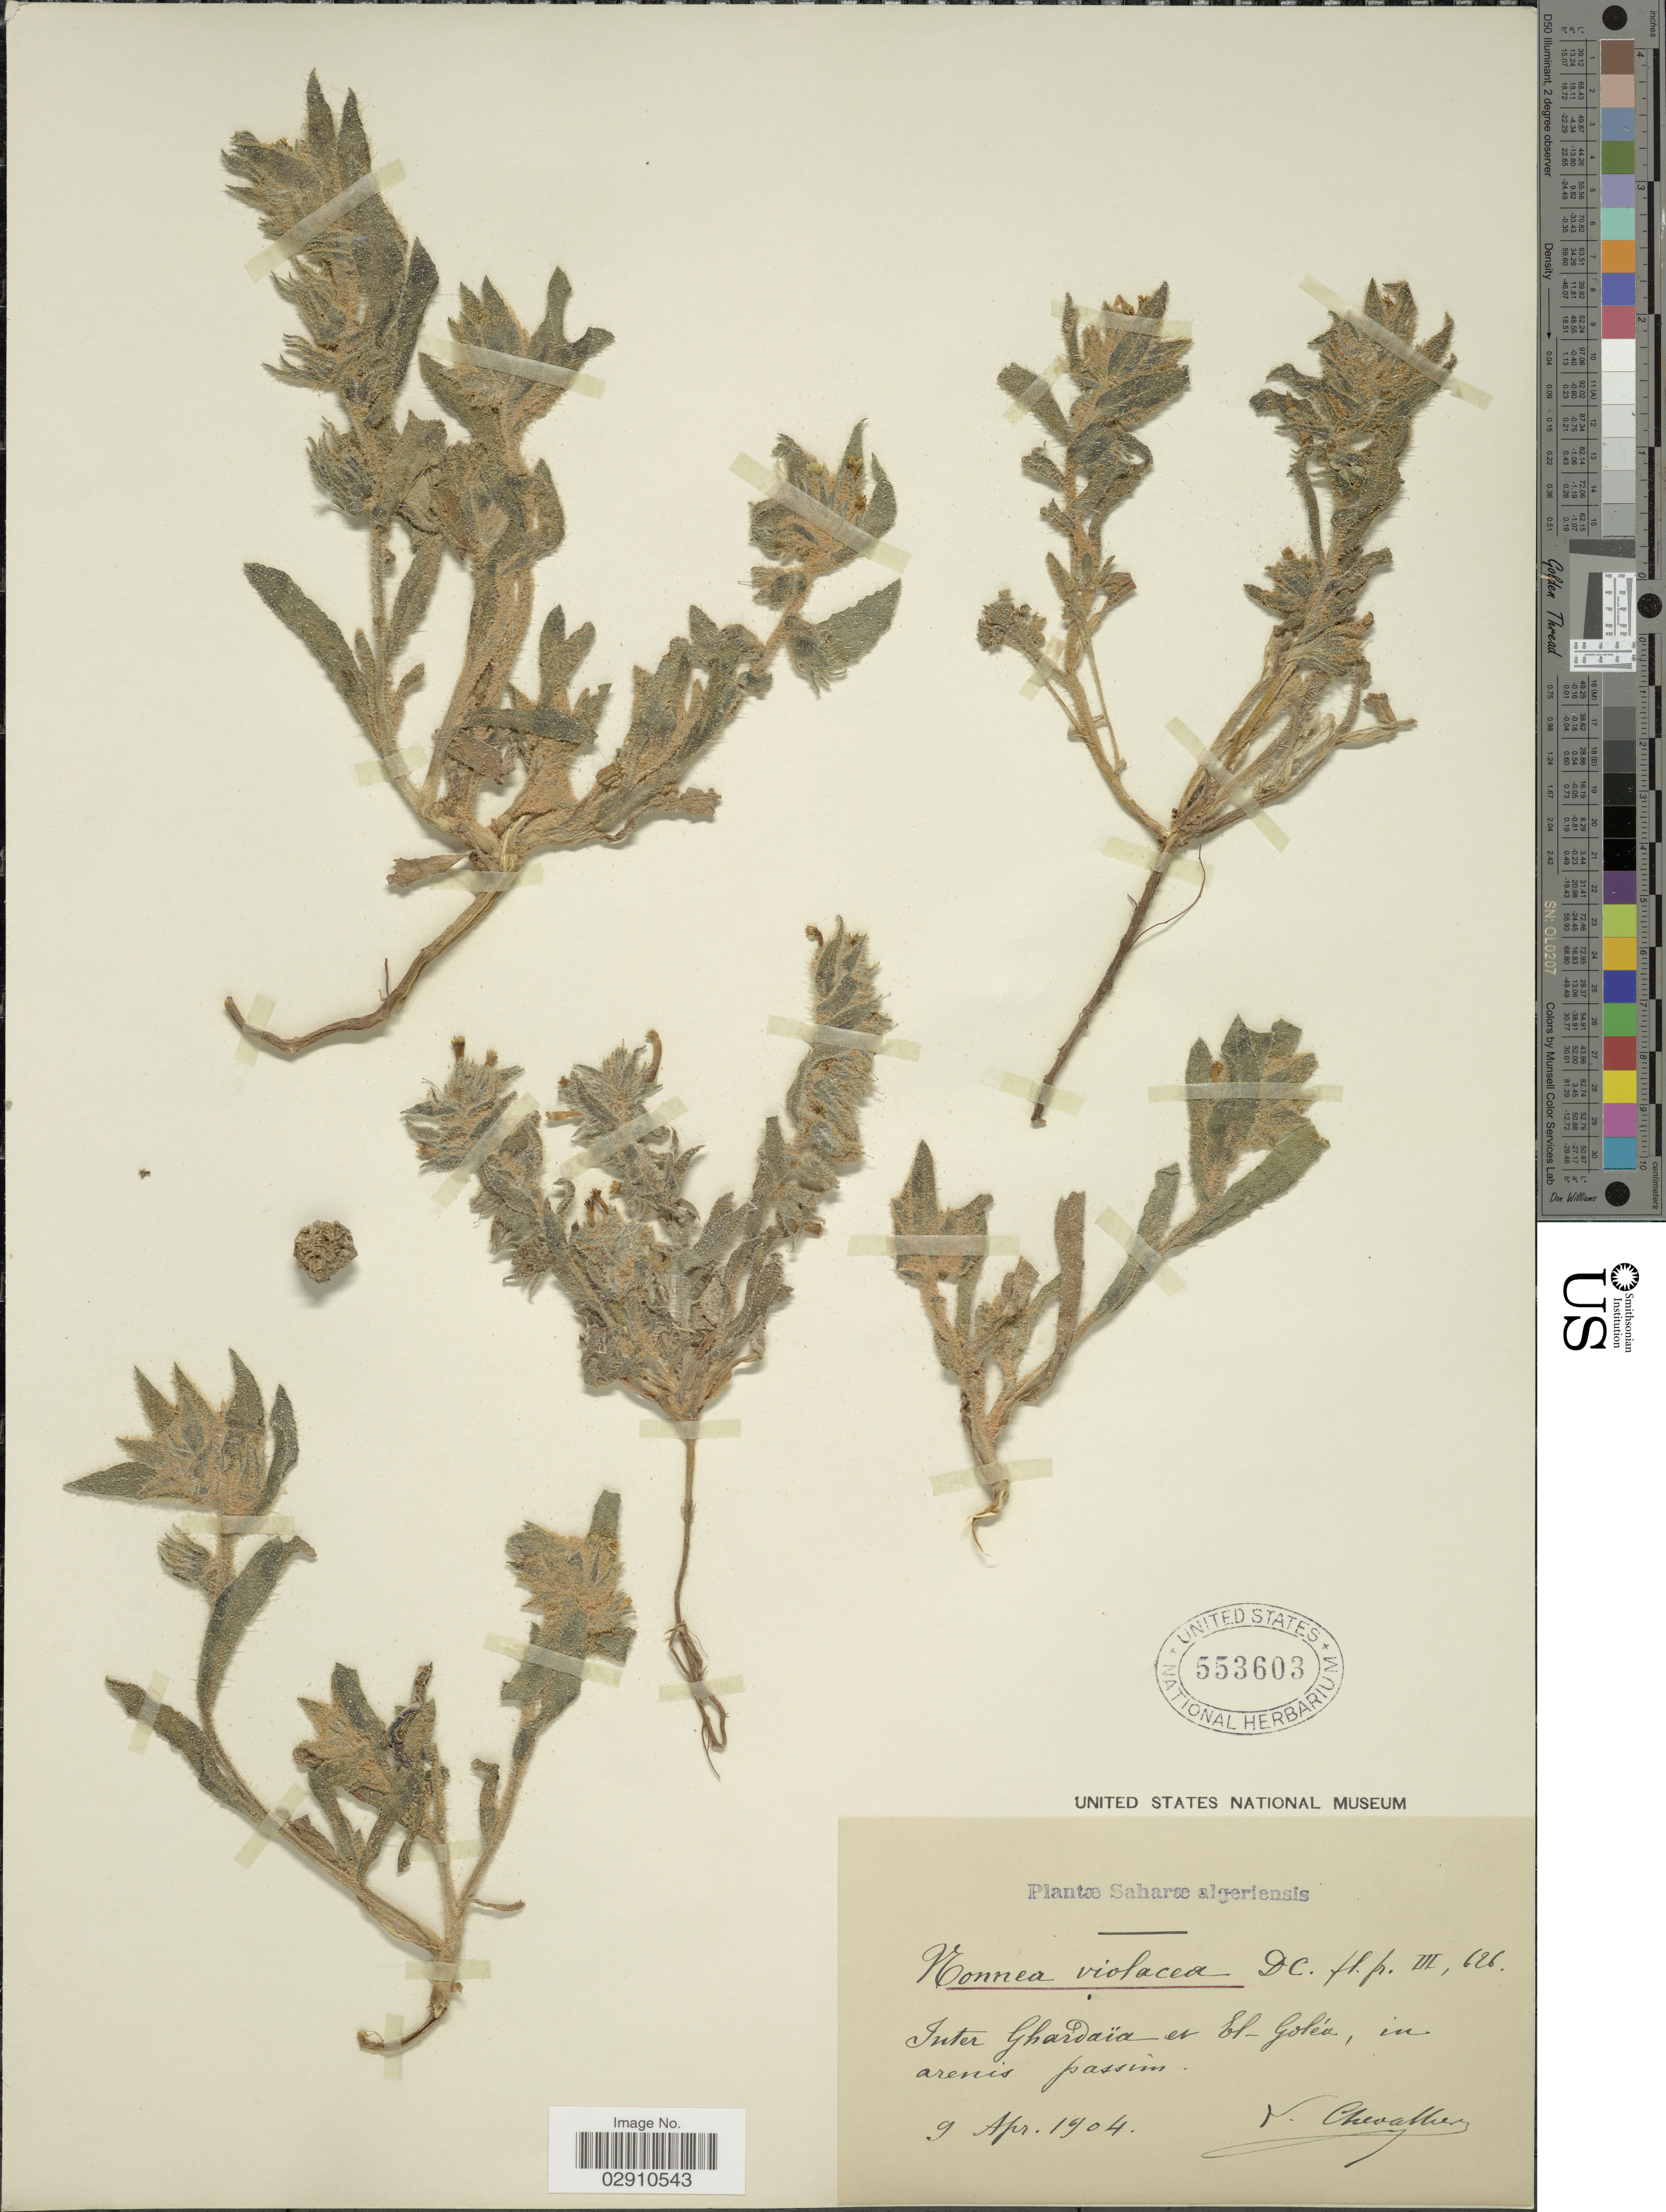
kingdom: Plantae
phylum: Tracheophyta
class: Magnoliopsida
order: Boraginales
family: Boraginaceae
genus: Nonea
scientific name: Nonea violacea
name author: Aucher ex DC.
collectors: L. Chevallier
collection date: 1904-04-09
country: Algeria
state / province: Ghardaïa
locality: Saharæ algeriensis. Inter Ghardaïa et El-Goléa, in arenis passim.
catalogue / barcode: US 553603